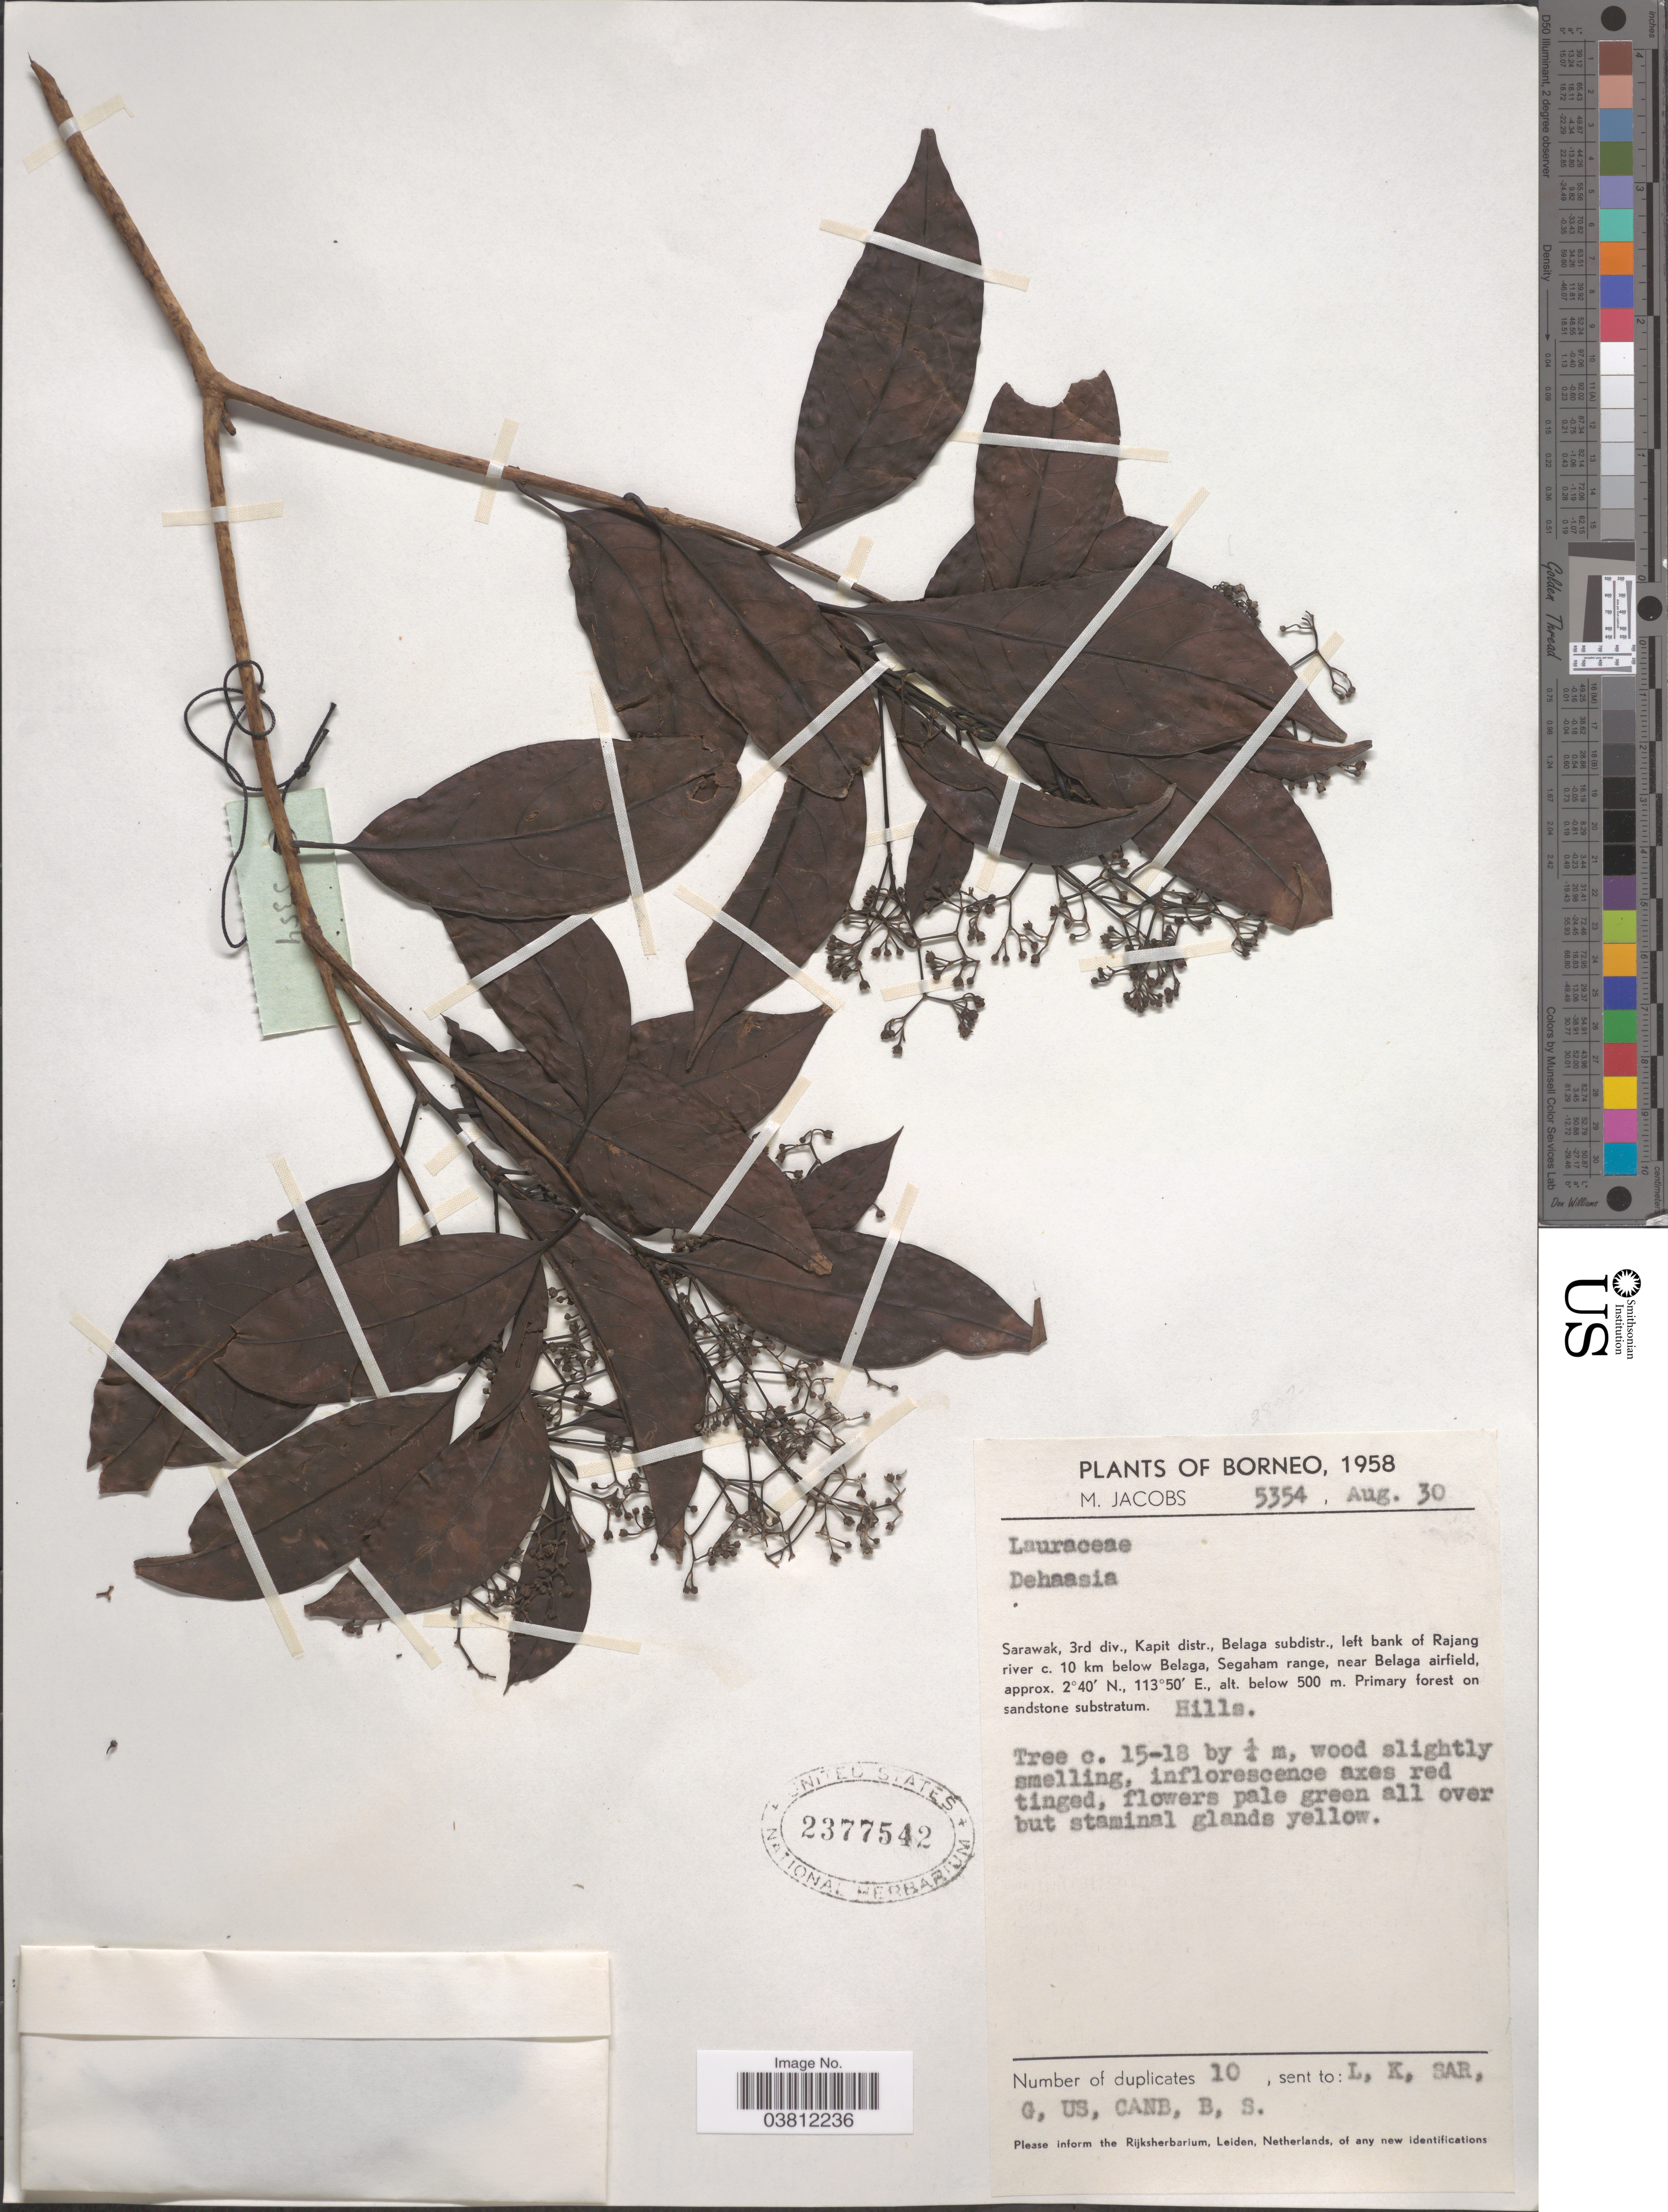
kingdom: Plantae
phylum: Tracheophyta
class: Magnoliopsida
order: Laurales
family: Lauraceae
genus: Dehaasia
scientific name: Dehaasia sp.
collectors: M. Jacobs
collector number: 5354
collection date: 1958-08-30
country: Malaysia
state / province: Sarawak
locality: Borneo. 3rd div., Kapit distr., Belaga subdistr., left bank of Rajang river c. 10 km below Belaga, Segaham range, near Belaga airfield.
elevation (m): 500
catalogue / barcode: US 2377542